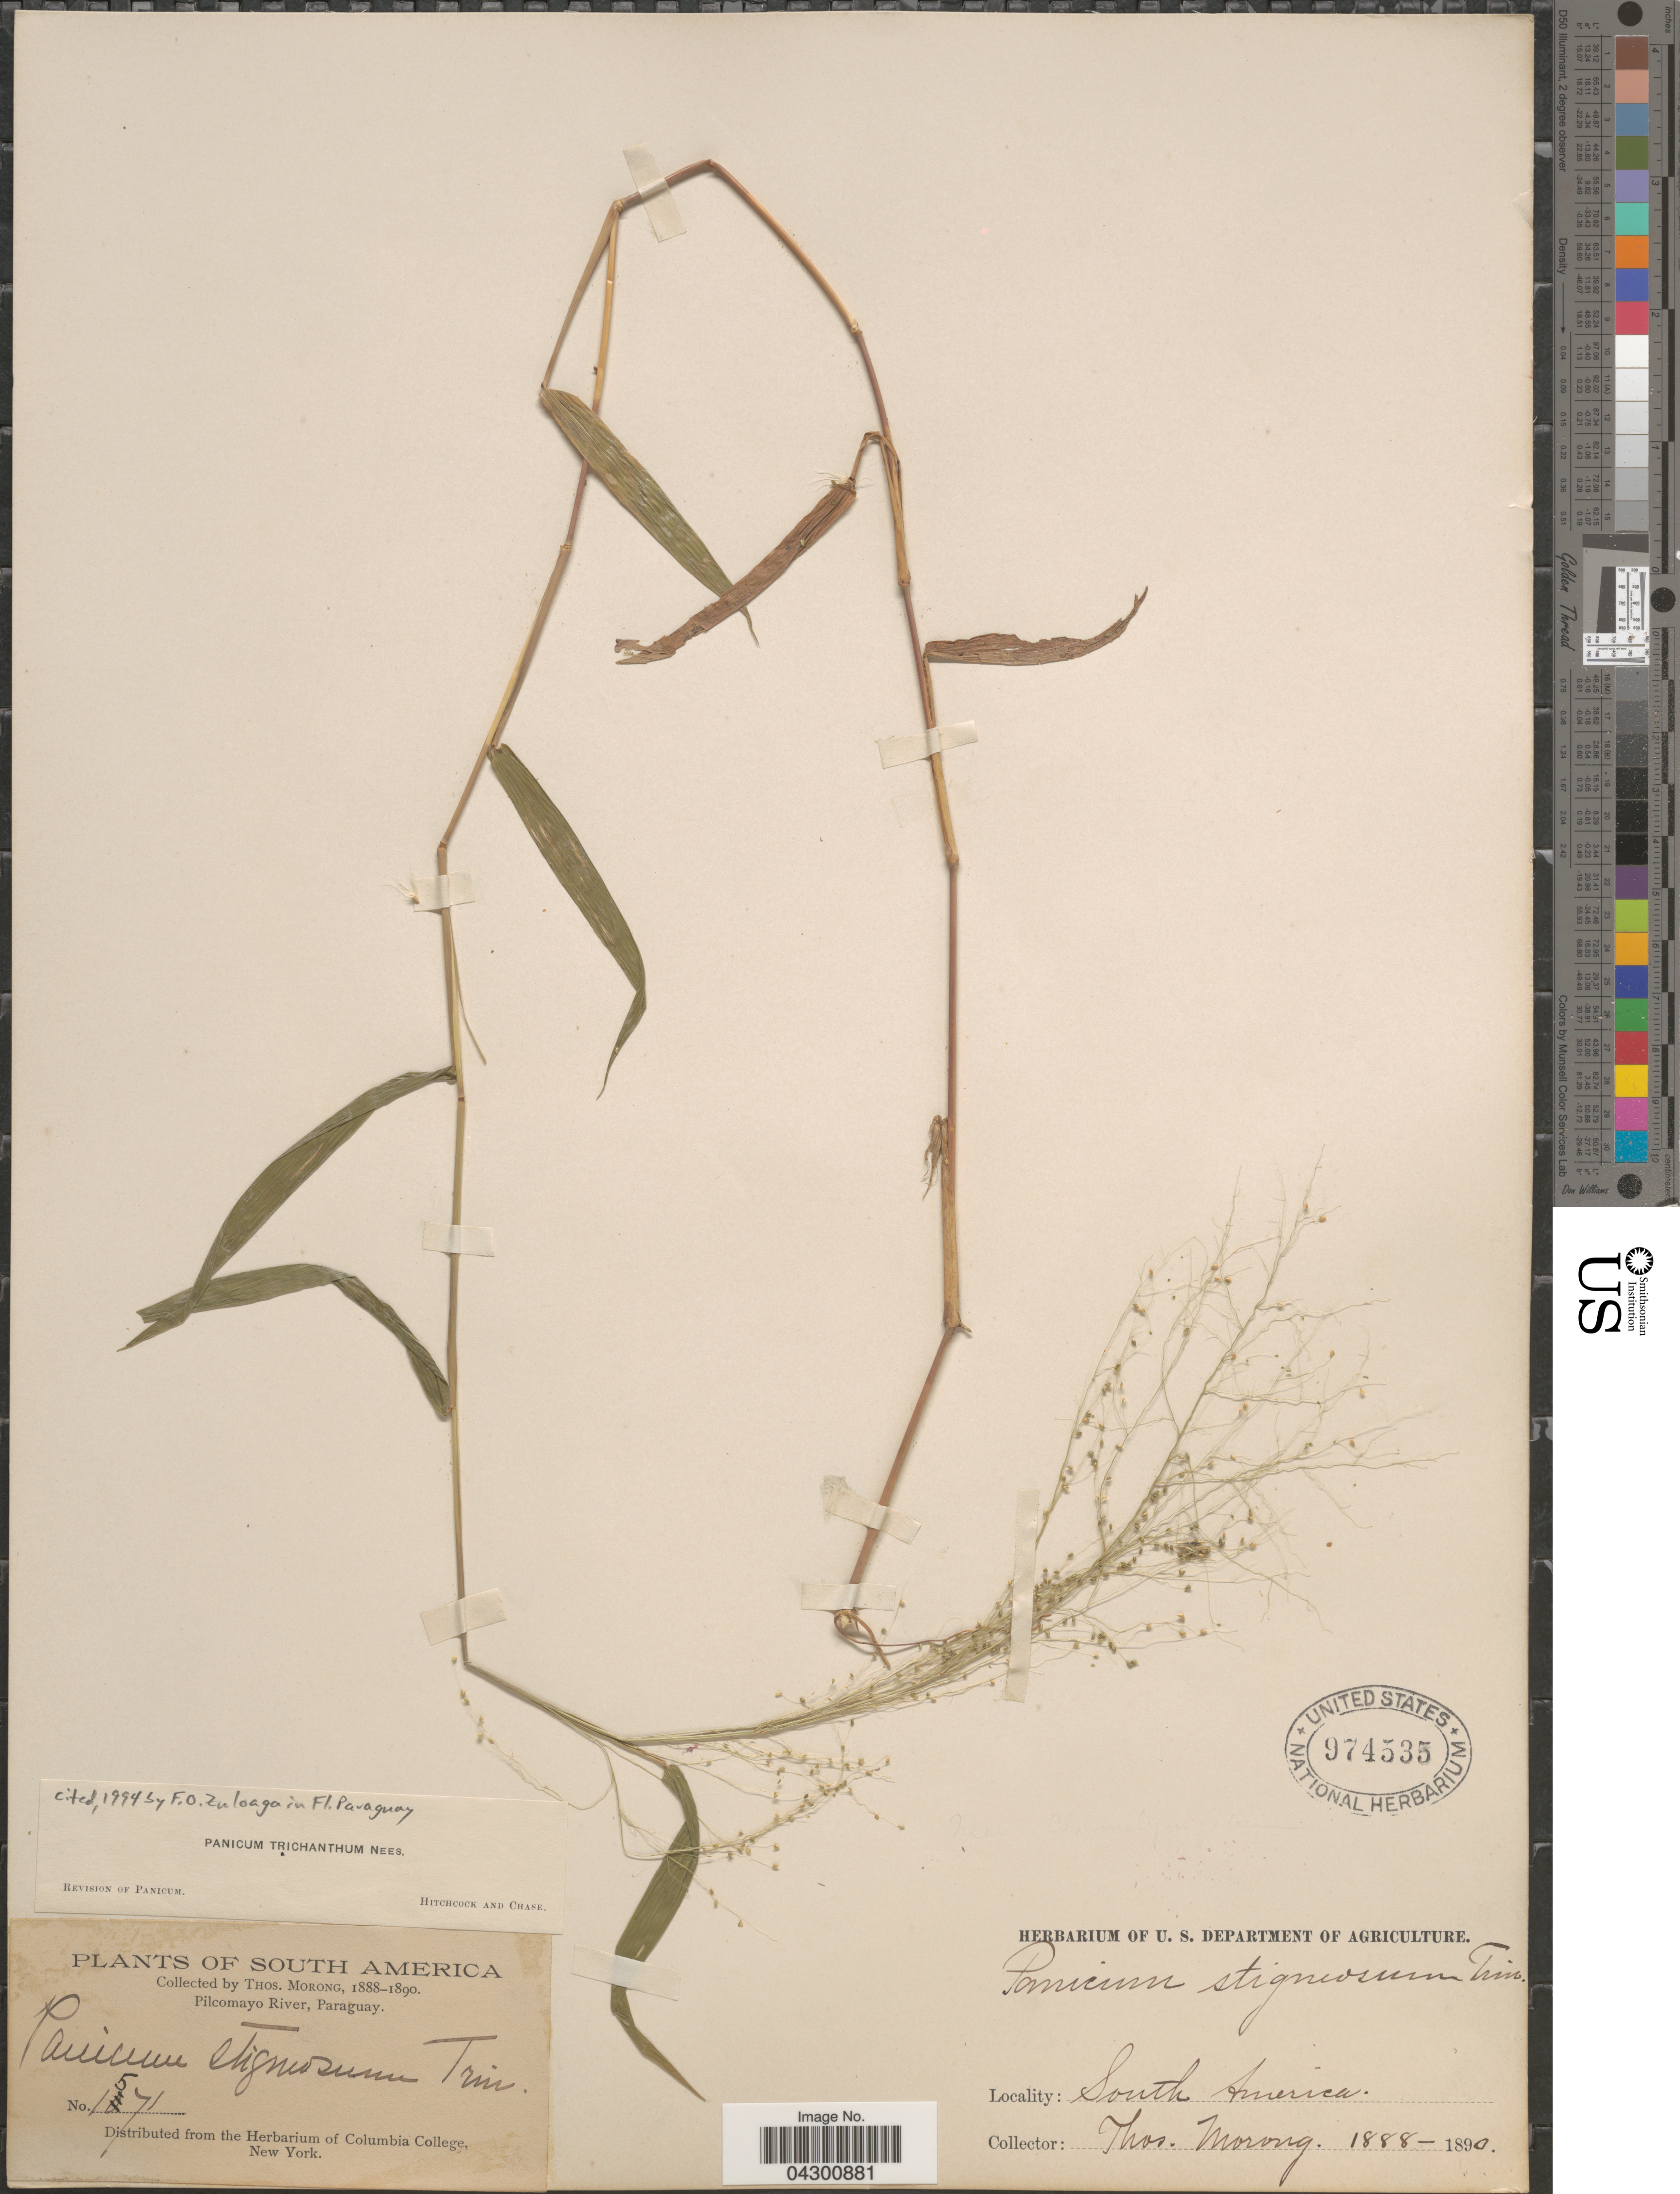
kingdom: Plantae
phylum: Tracheophyta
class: Liliopsida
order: Poales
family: Poaceae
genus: Panicum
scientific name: Panicum trichanthum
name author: Nees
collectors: ex herb. T. Morong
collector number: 1571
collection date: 1888/1890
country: Paraguay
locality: Pilcomayo River.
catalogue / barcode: US 974535